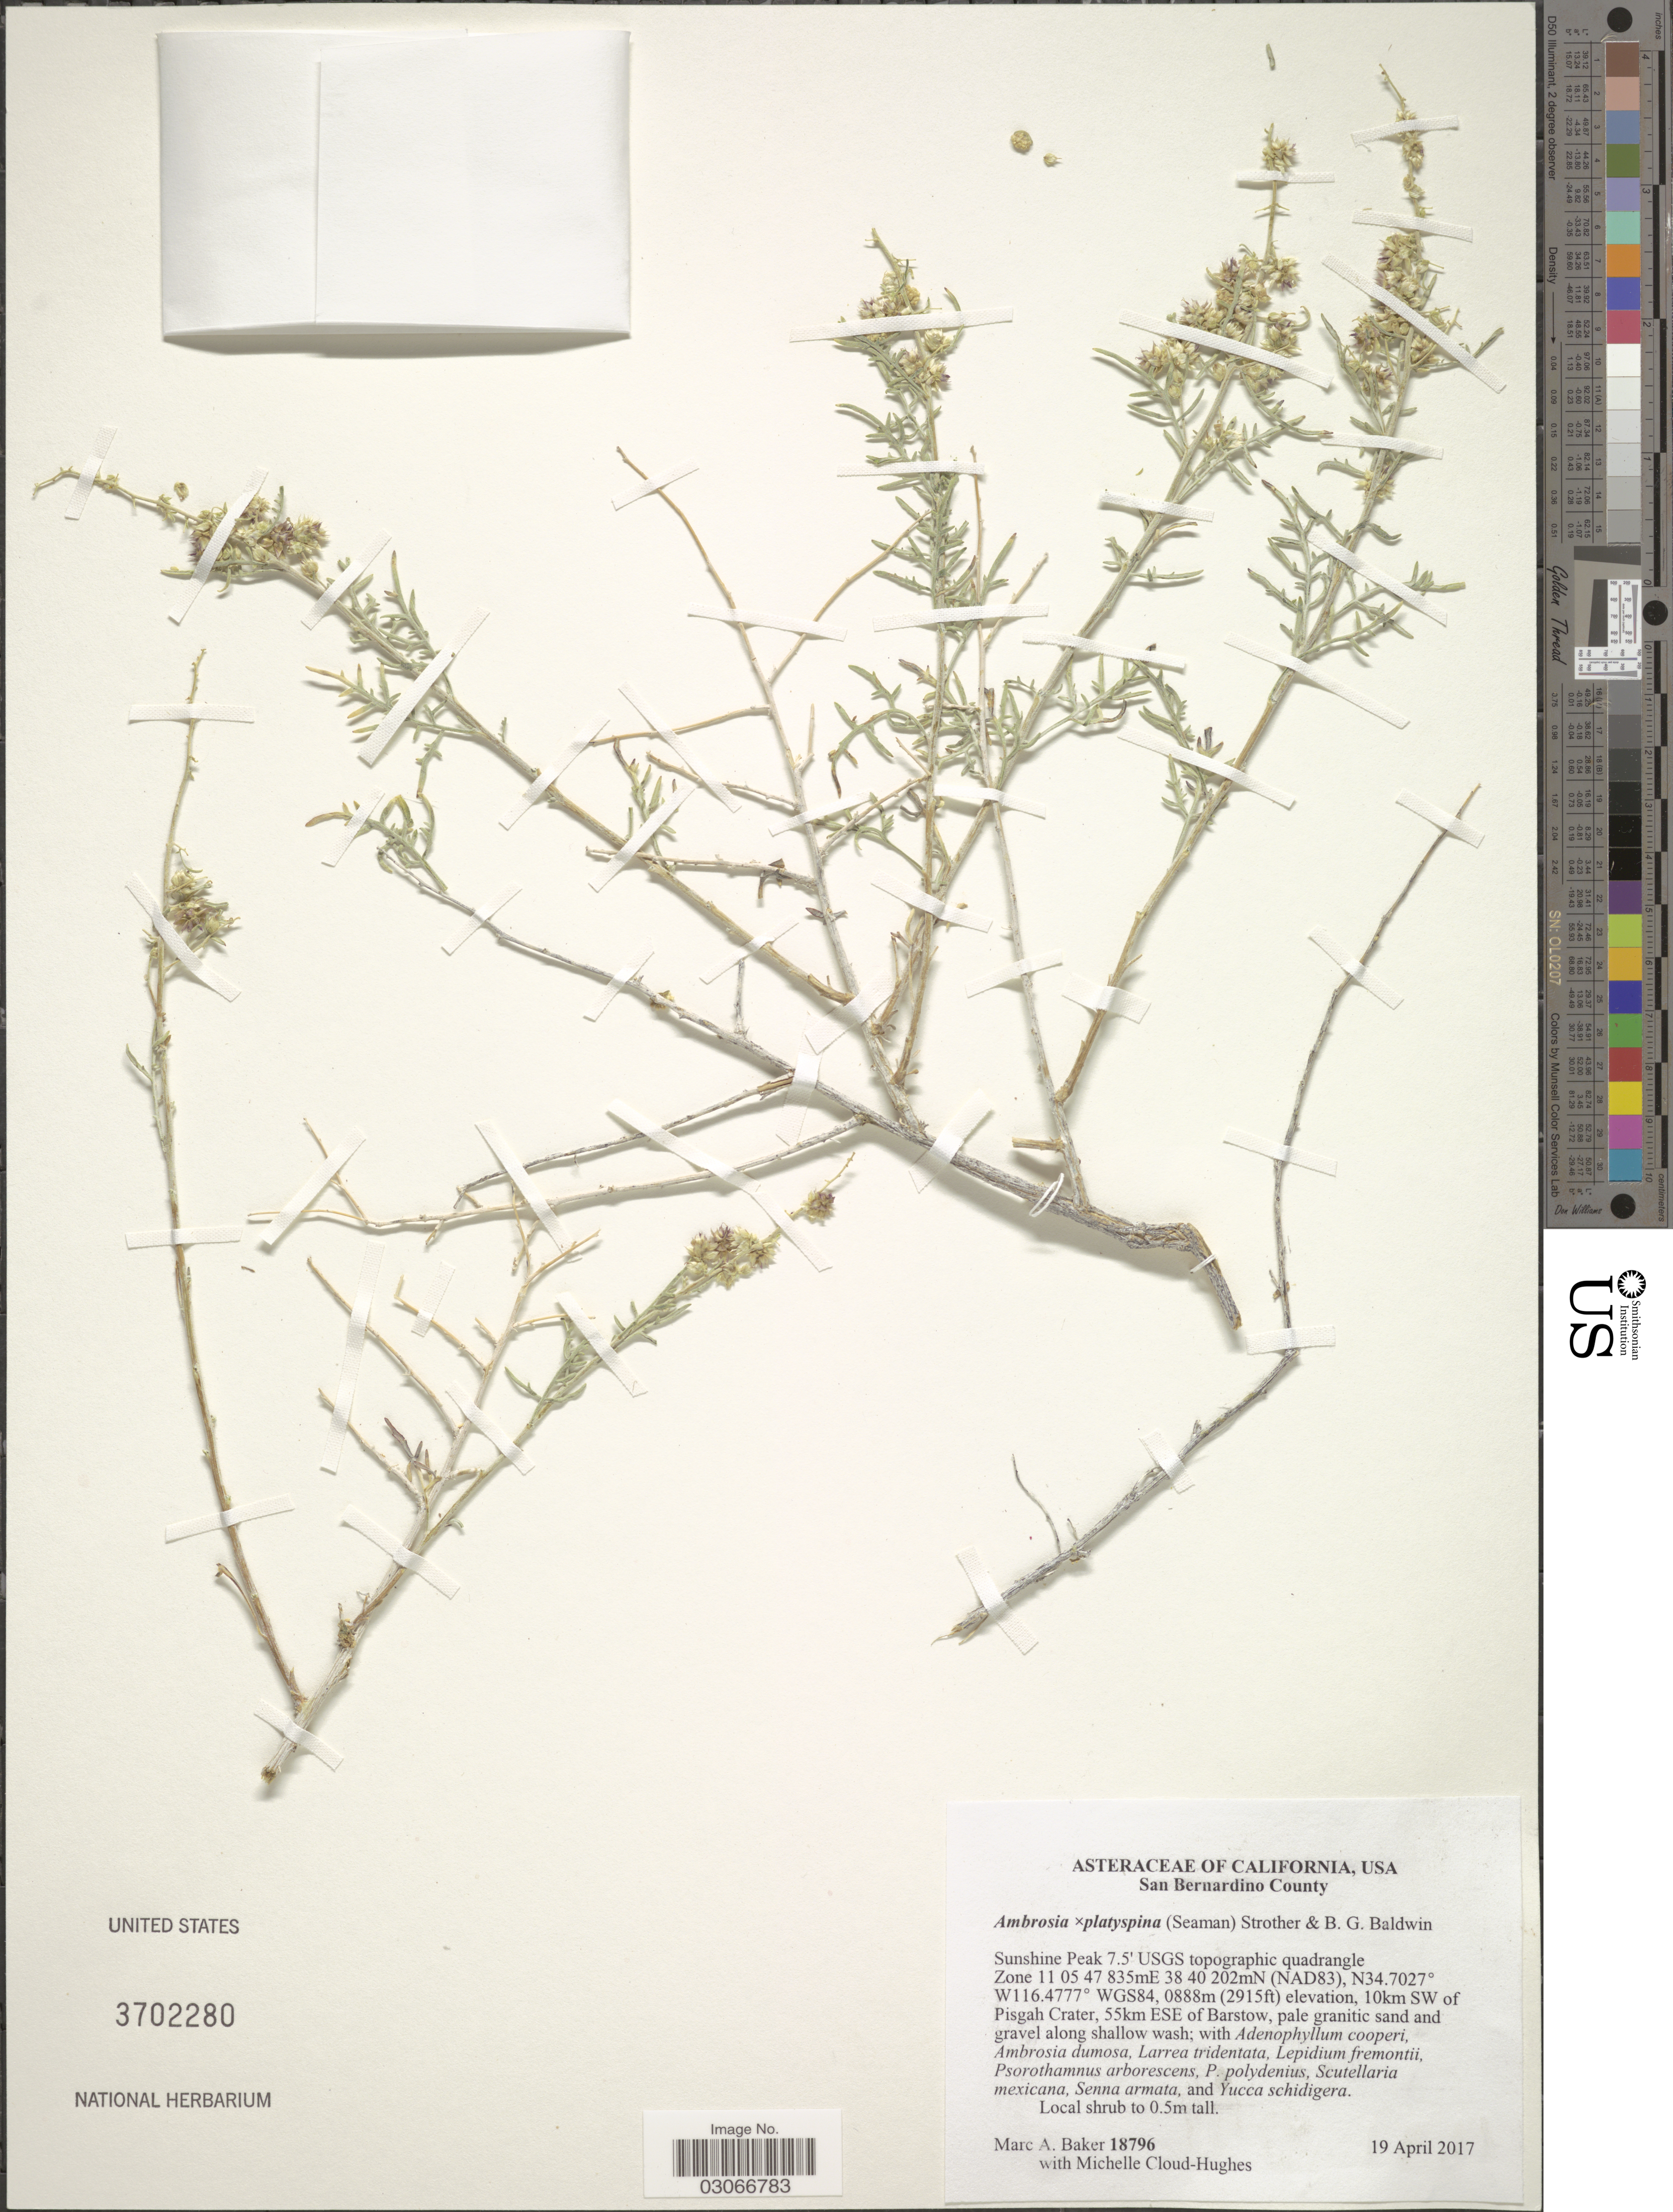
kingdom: Plantae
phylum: Tracheophyta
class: Magnoliopsida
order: Asterales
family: Asteraceae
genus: Ambrosia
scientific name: Ambrosia x platyspina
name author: (Seaman) Strother & B.G. Baldwin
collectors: M. A. Baker & M. Cloud-Hughes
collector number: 18796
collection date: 2017-04-19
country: United States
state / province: California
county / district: San Bernardino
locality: Usa. San Bernardino County. Sunshine Peak 7.5' USGS topographic quadrangle Zone. 11 05 47 835mE 38 40 202mN (NAD83) [unsure placement]. 10km SW of Pisgah Crater, 55km ESE of Barstow.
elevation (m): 888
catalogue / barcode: US 3702280